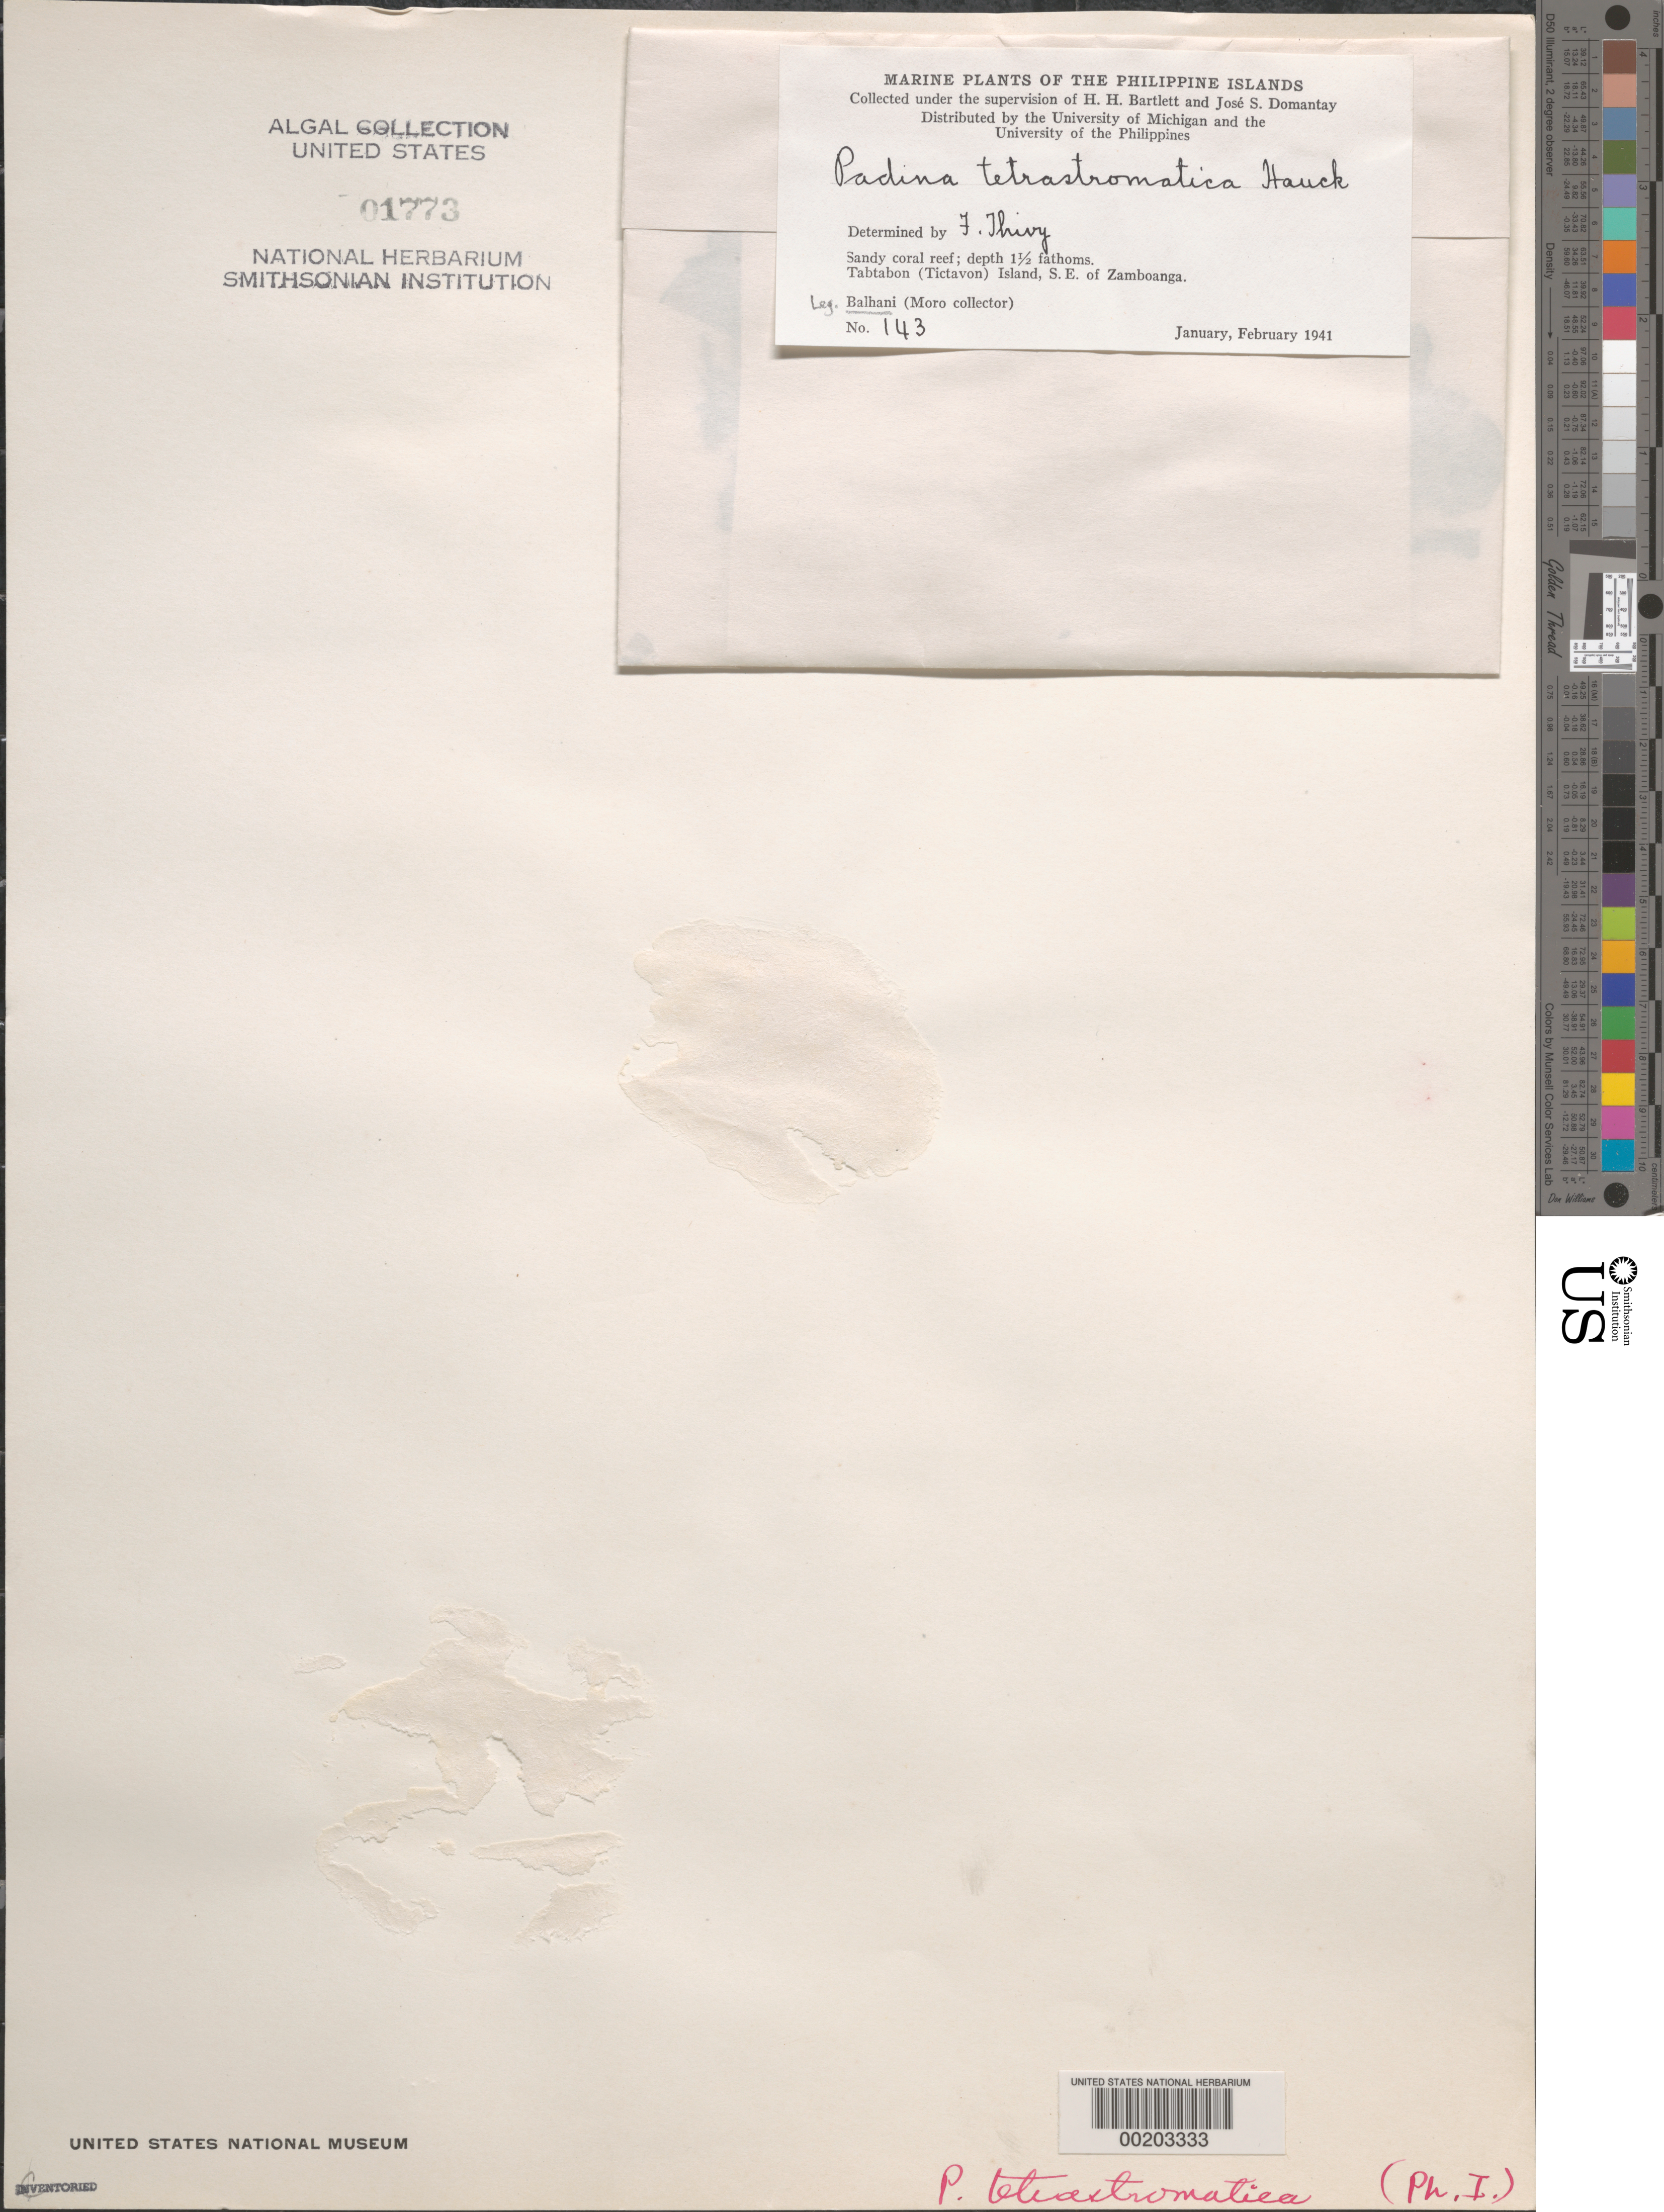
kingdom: Chromista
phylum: Ochrophyta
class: Phaeophyceae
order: Dictyotales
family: Dictyotaceae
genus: Padina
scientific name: Padina tetrastromatica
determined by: Thivy, F.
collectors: -. Balhani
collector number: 143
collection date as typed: Jan 1941 AND -- Feb 1941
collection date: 1941-01,1941-02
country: Philippines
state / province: Zamboanga Peninsula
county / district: Zamboanga del Sur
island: Mindanao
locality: Tabtabon Island (Tictavon Island), southeast of Zamboanga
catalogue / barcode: US 1773